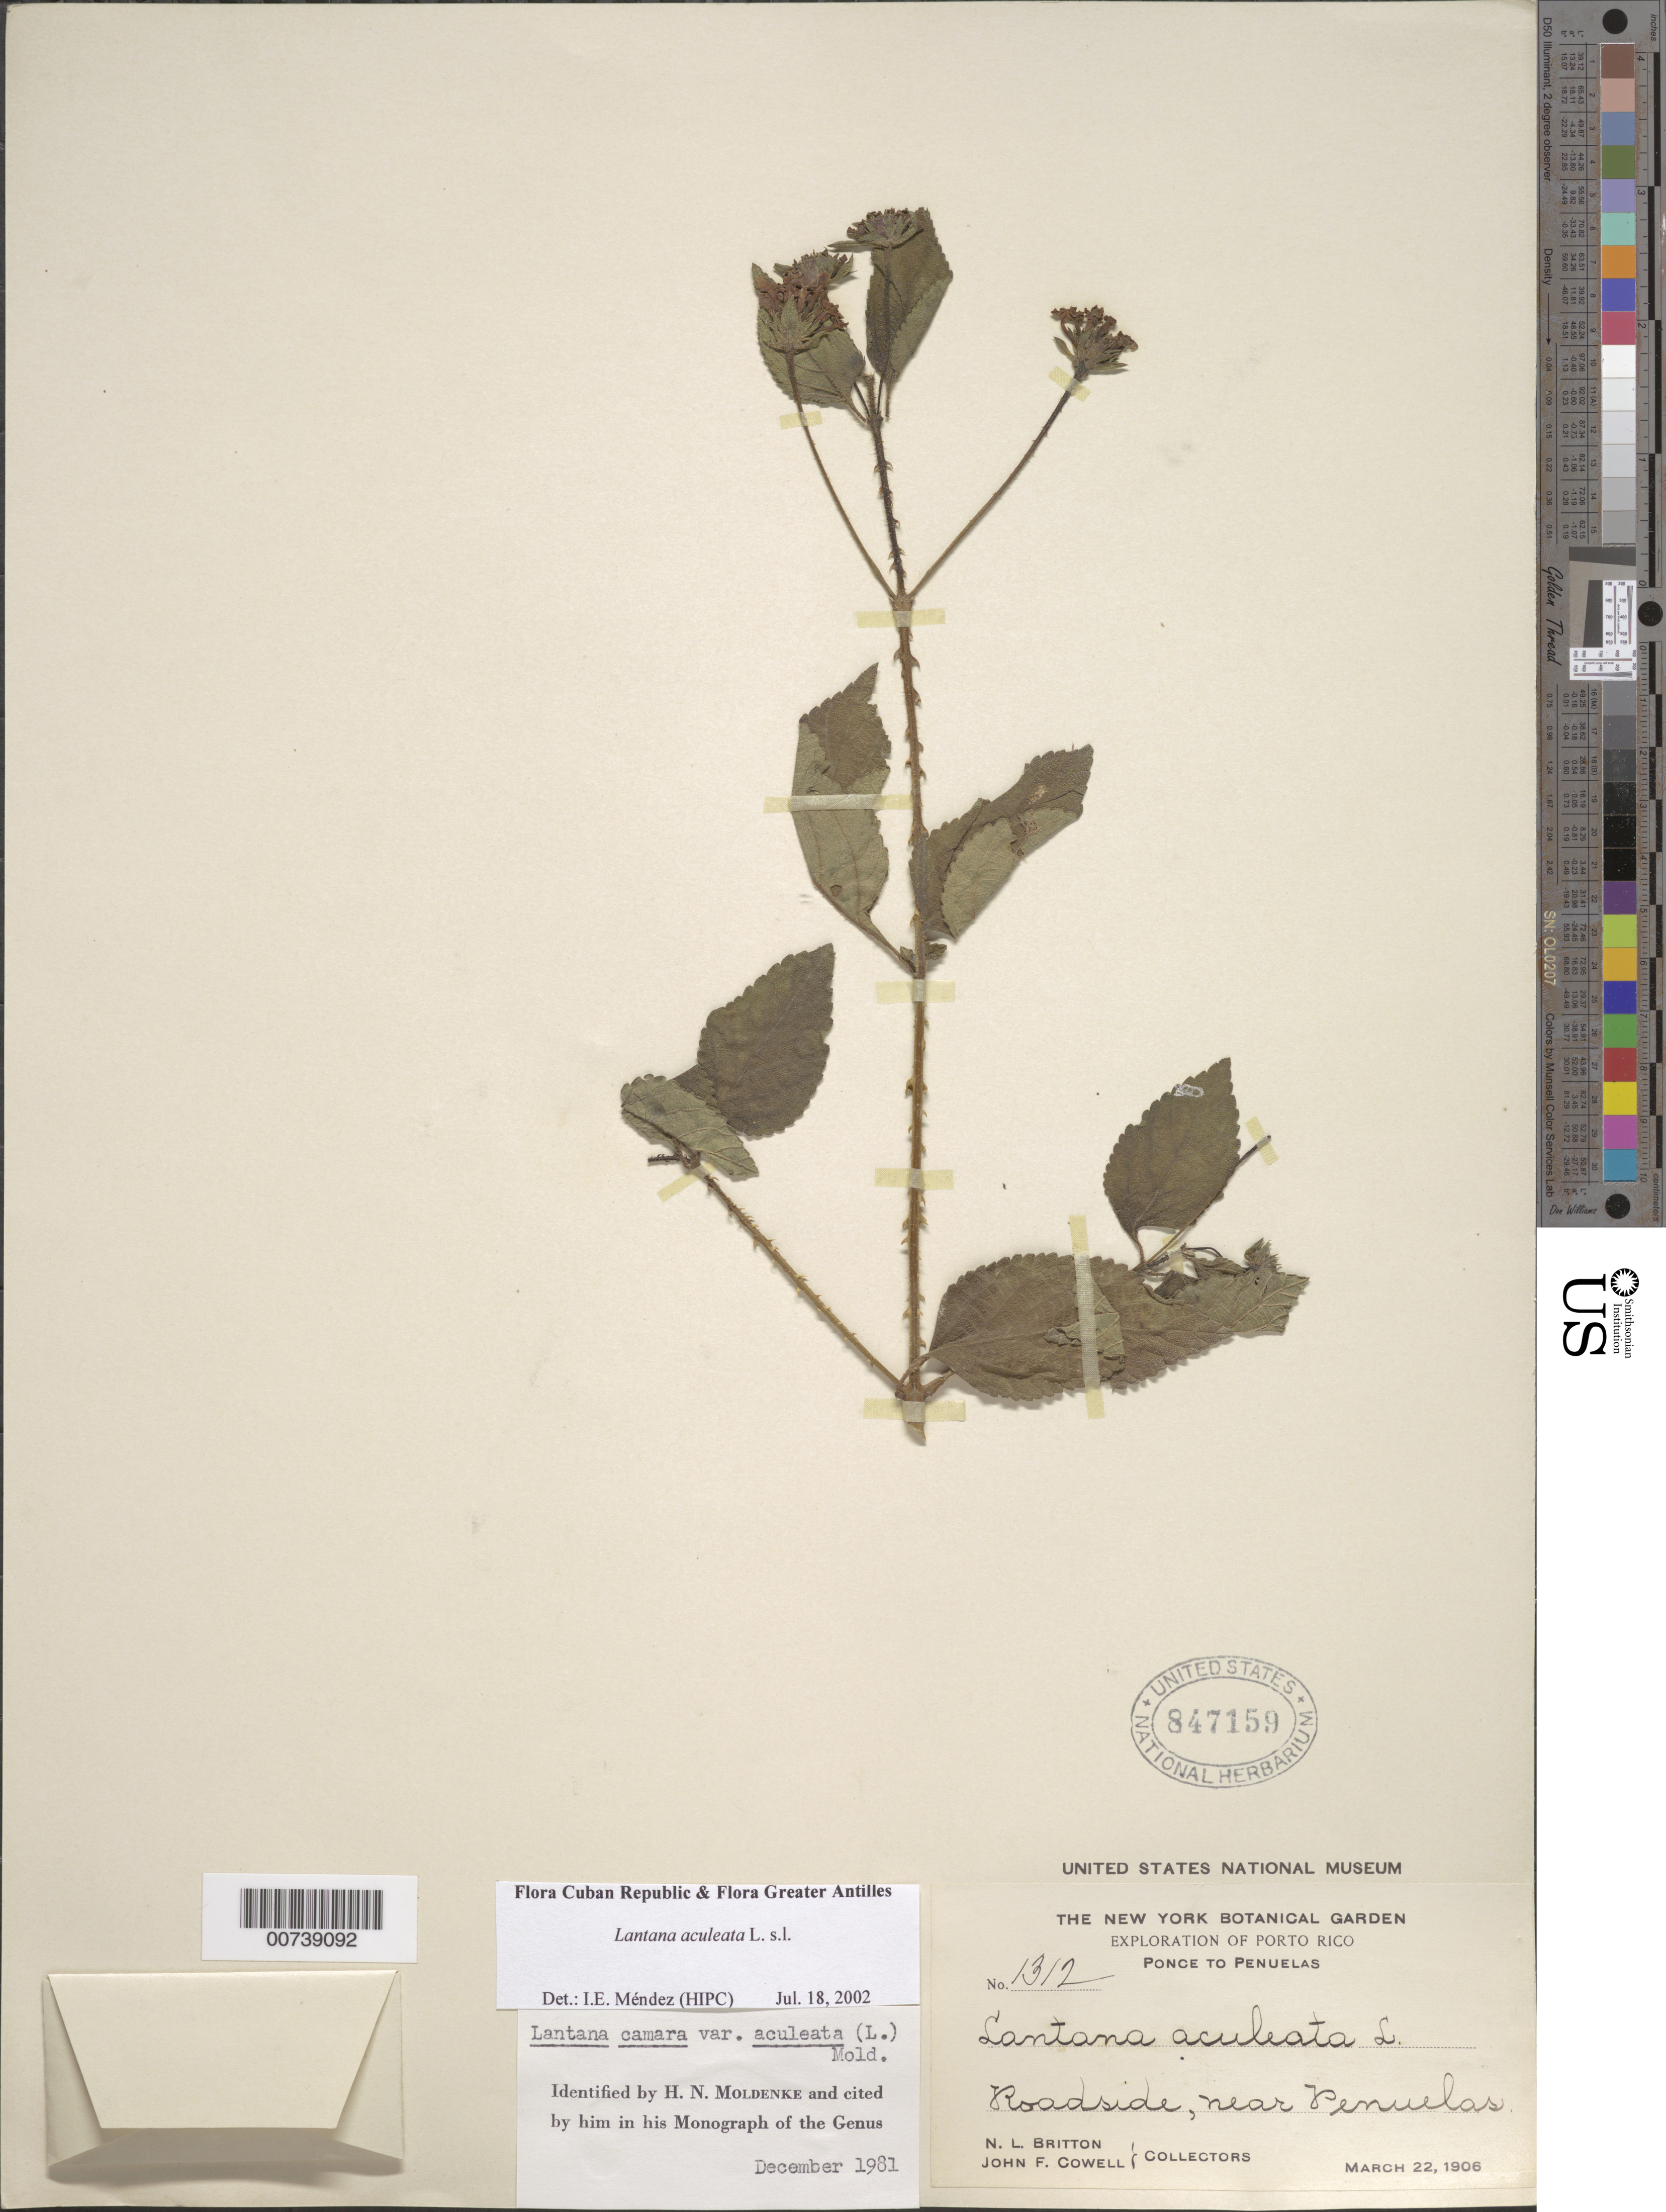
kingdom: Plantae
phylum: Tracheophyta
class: Magnoliopsida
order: Lamiales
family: Verbenaceae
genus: Lantana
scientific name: Lantana x aculeata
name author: L.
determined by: Méndez, Isidro E., (HIPC)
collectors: N. Britton & J. F. Cowell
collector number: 1312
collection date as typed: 22 Mar 1906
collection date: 1906-03-22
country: Puerto Rico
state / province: Peñuelas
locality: Near Peñuelas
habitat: Roadside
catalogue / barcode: US 847159